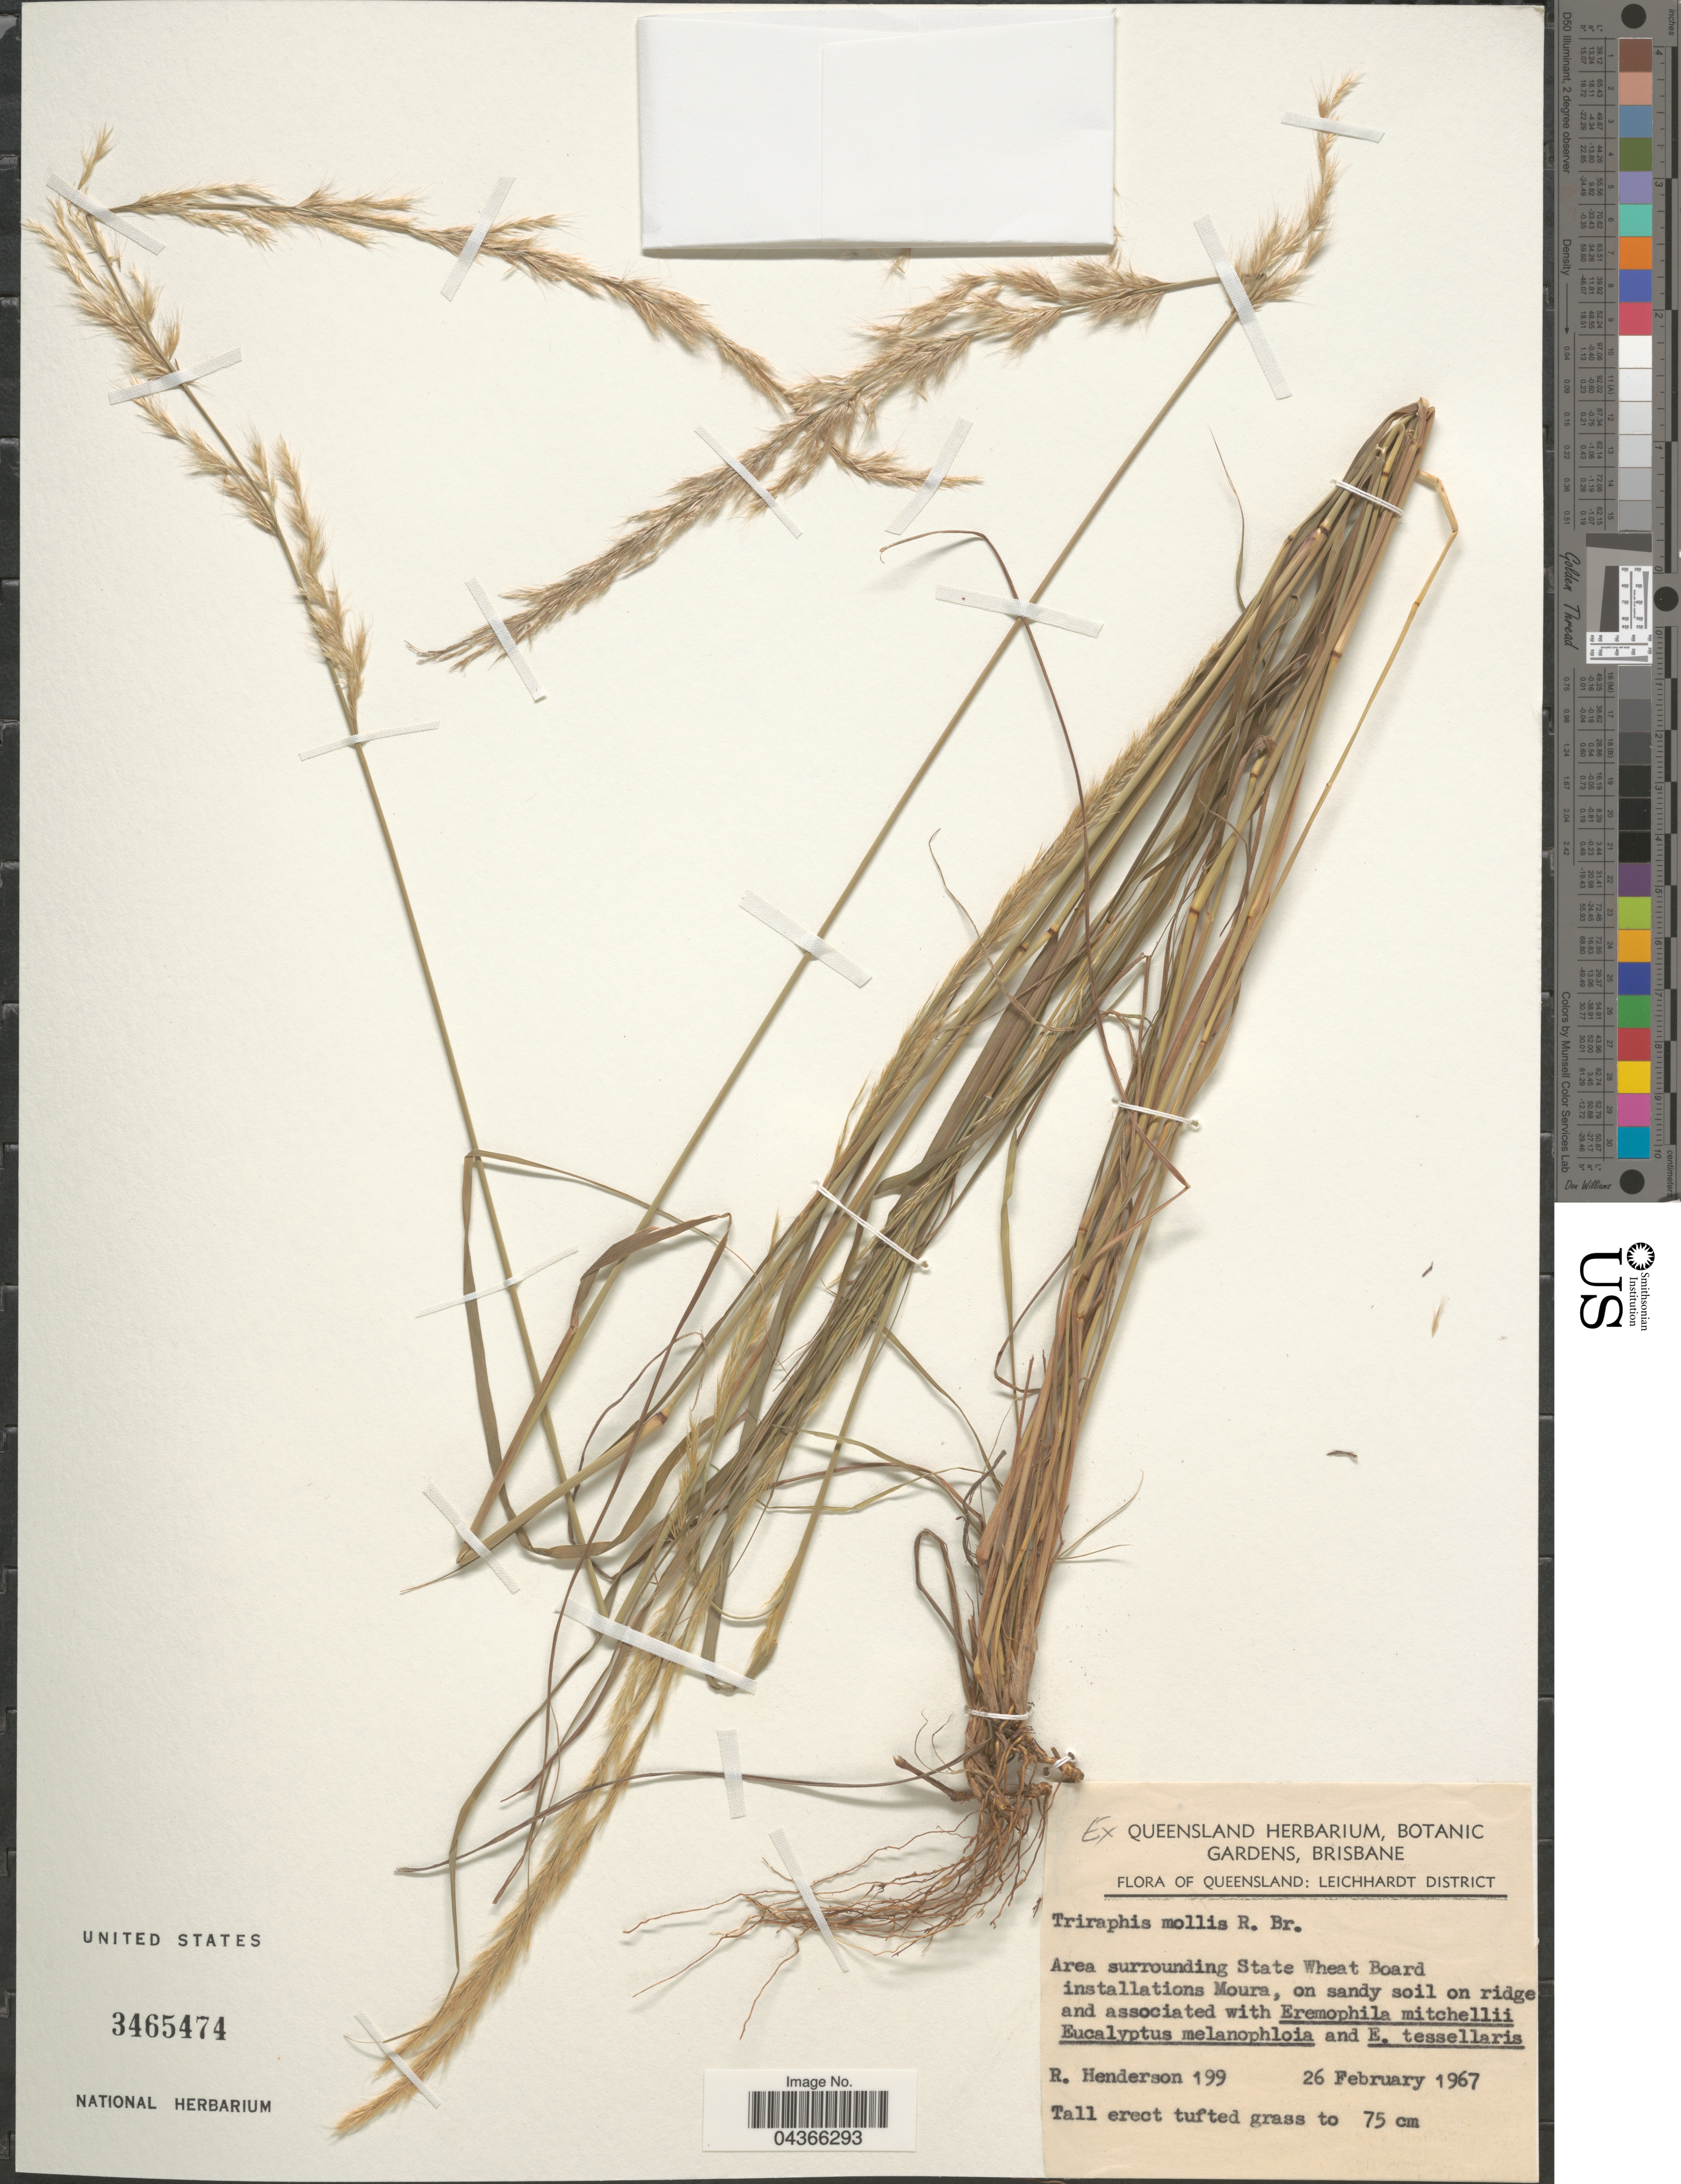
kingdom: Plantae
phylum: Tracheophyta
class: Liliopsida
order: Poales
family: Poaceae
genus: Triraphis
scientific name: Triraphis mollis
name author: R. Br.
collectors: R. Henderson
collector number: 199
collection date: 1967-02-26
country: Australia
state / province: Queensland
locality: Leichhardt District. Area surrounding State Wheat Board installations Moura.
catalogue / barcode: US 3465474